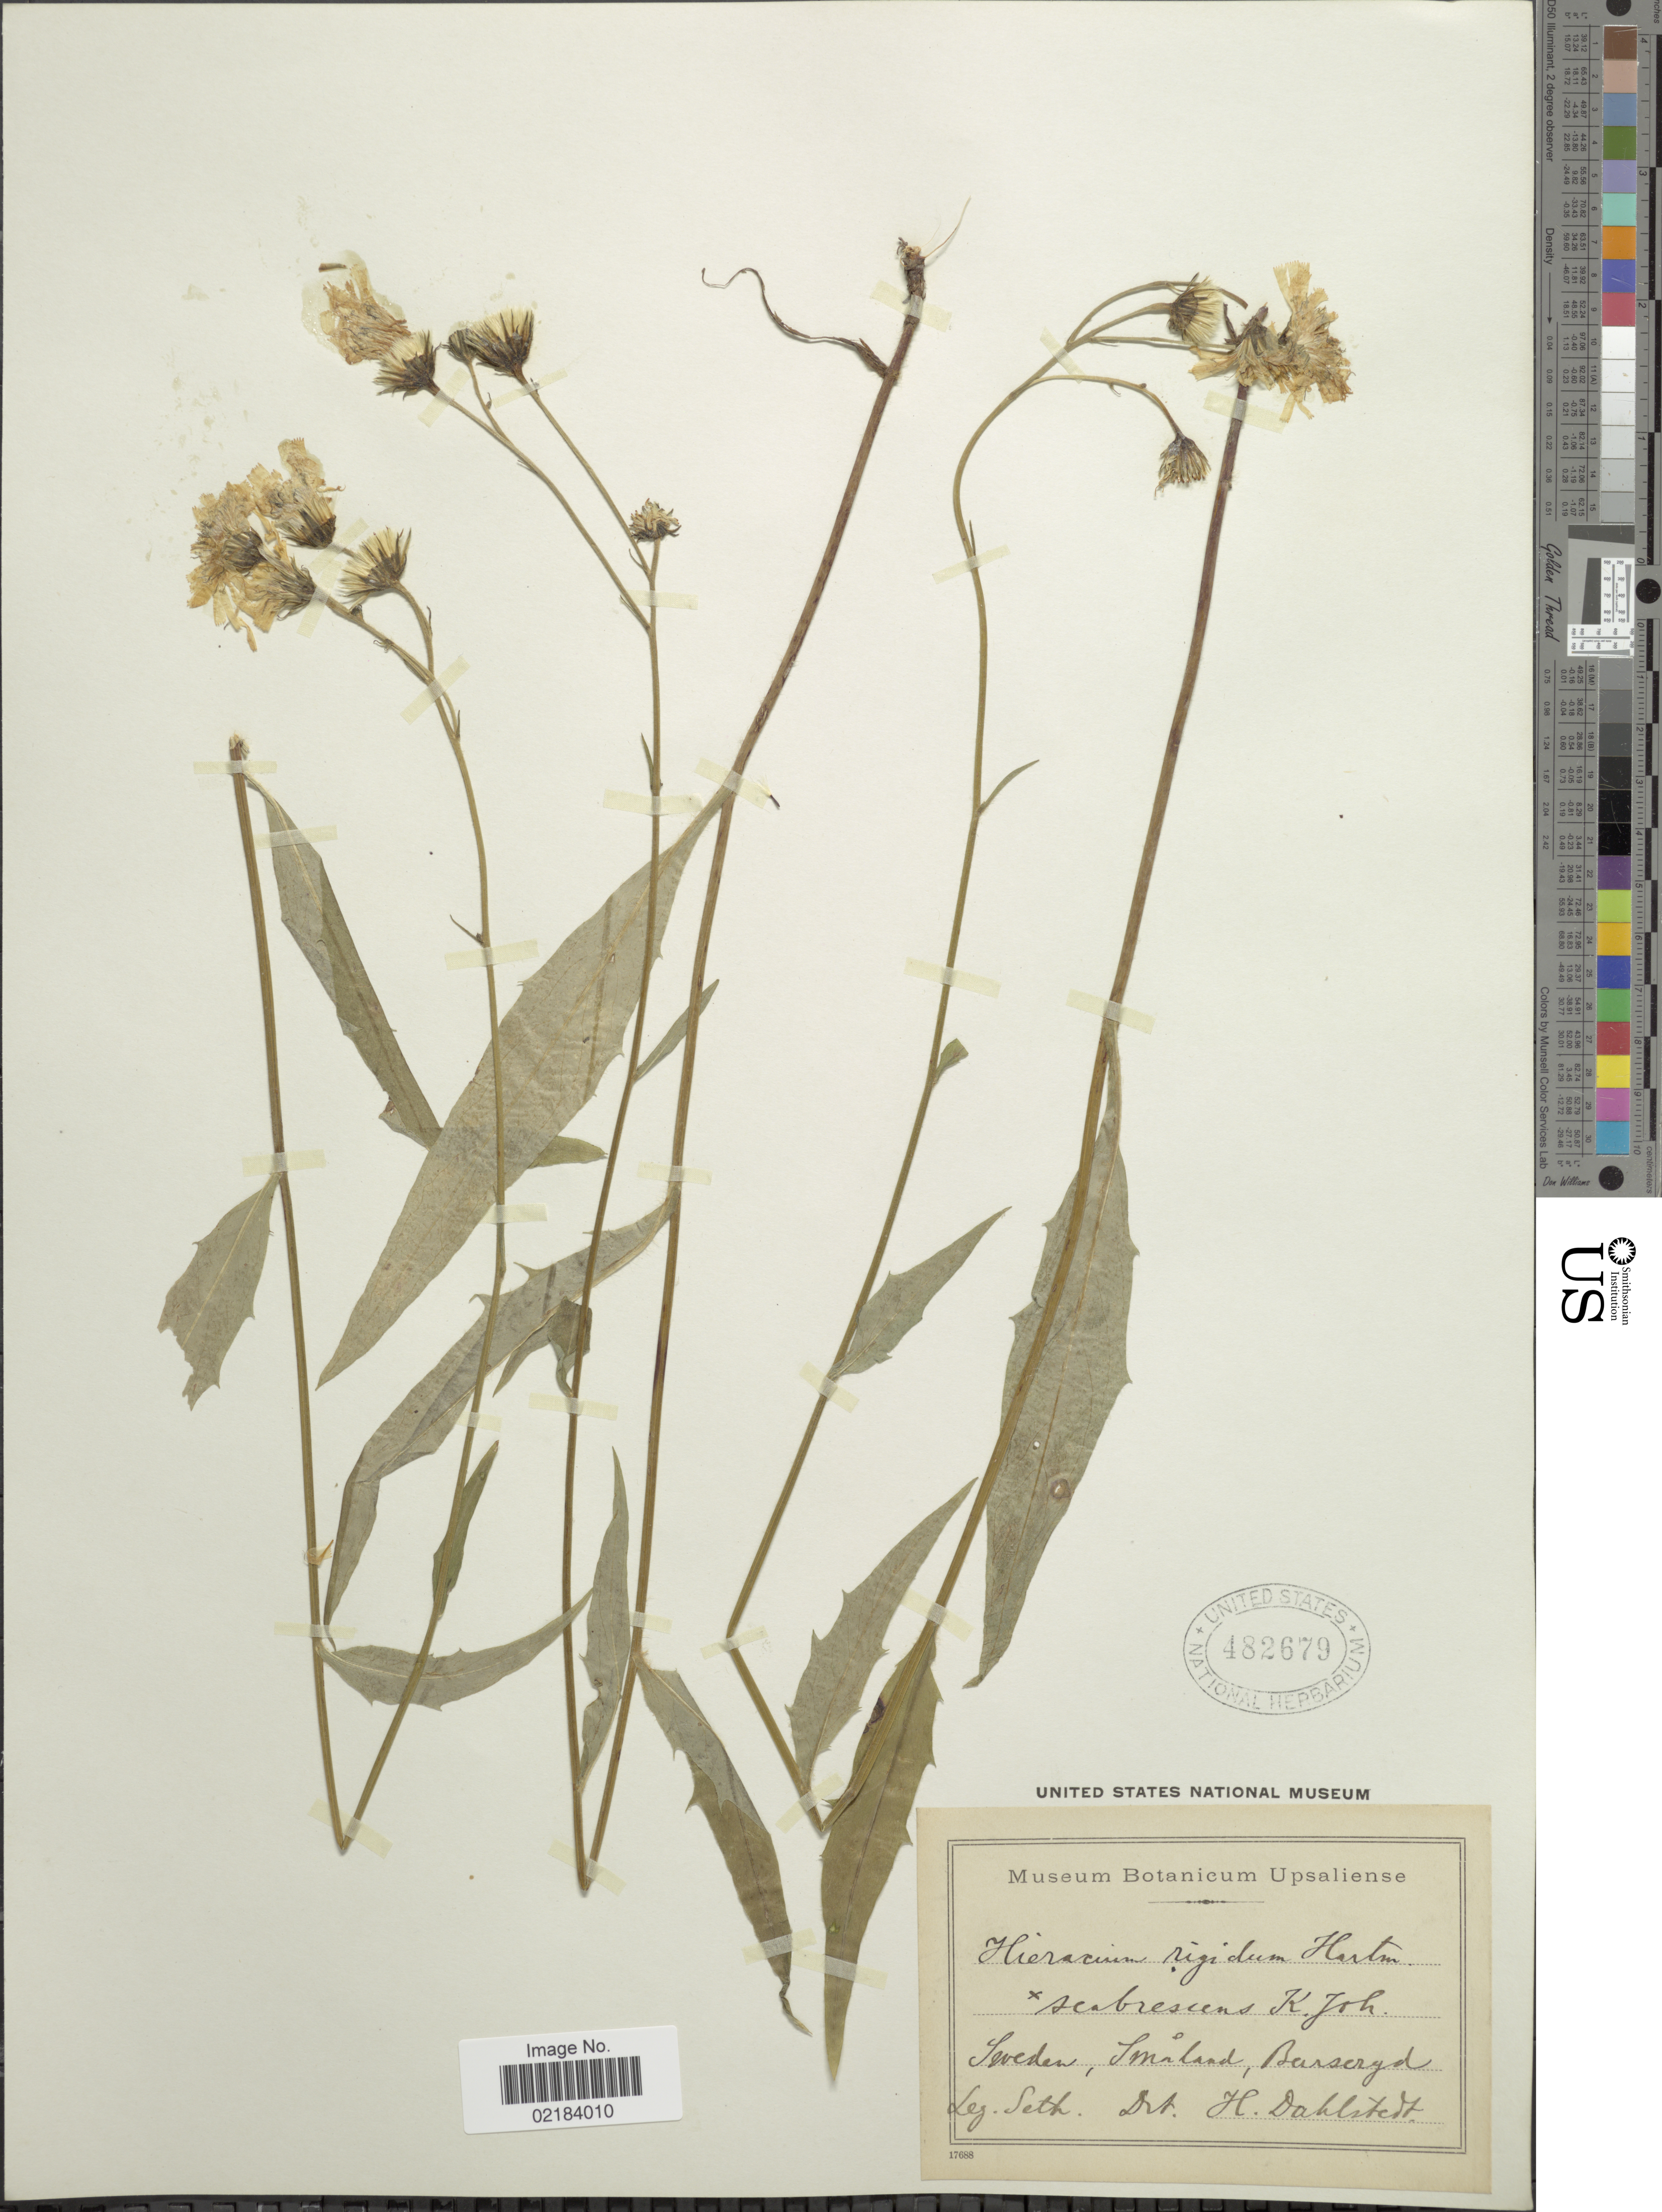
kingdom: Plantae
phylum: Tracheophyta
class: Magnoliopsida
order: Asterales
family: Asteraceae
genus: Hieracium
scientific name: Hieracium rigidum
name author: Hartm.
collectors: H. G. Dahlstedt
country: Sweden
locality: Smaland, Barseryd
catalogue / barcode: US 482679